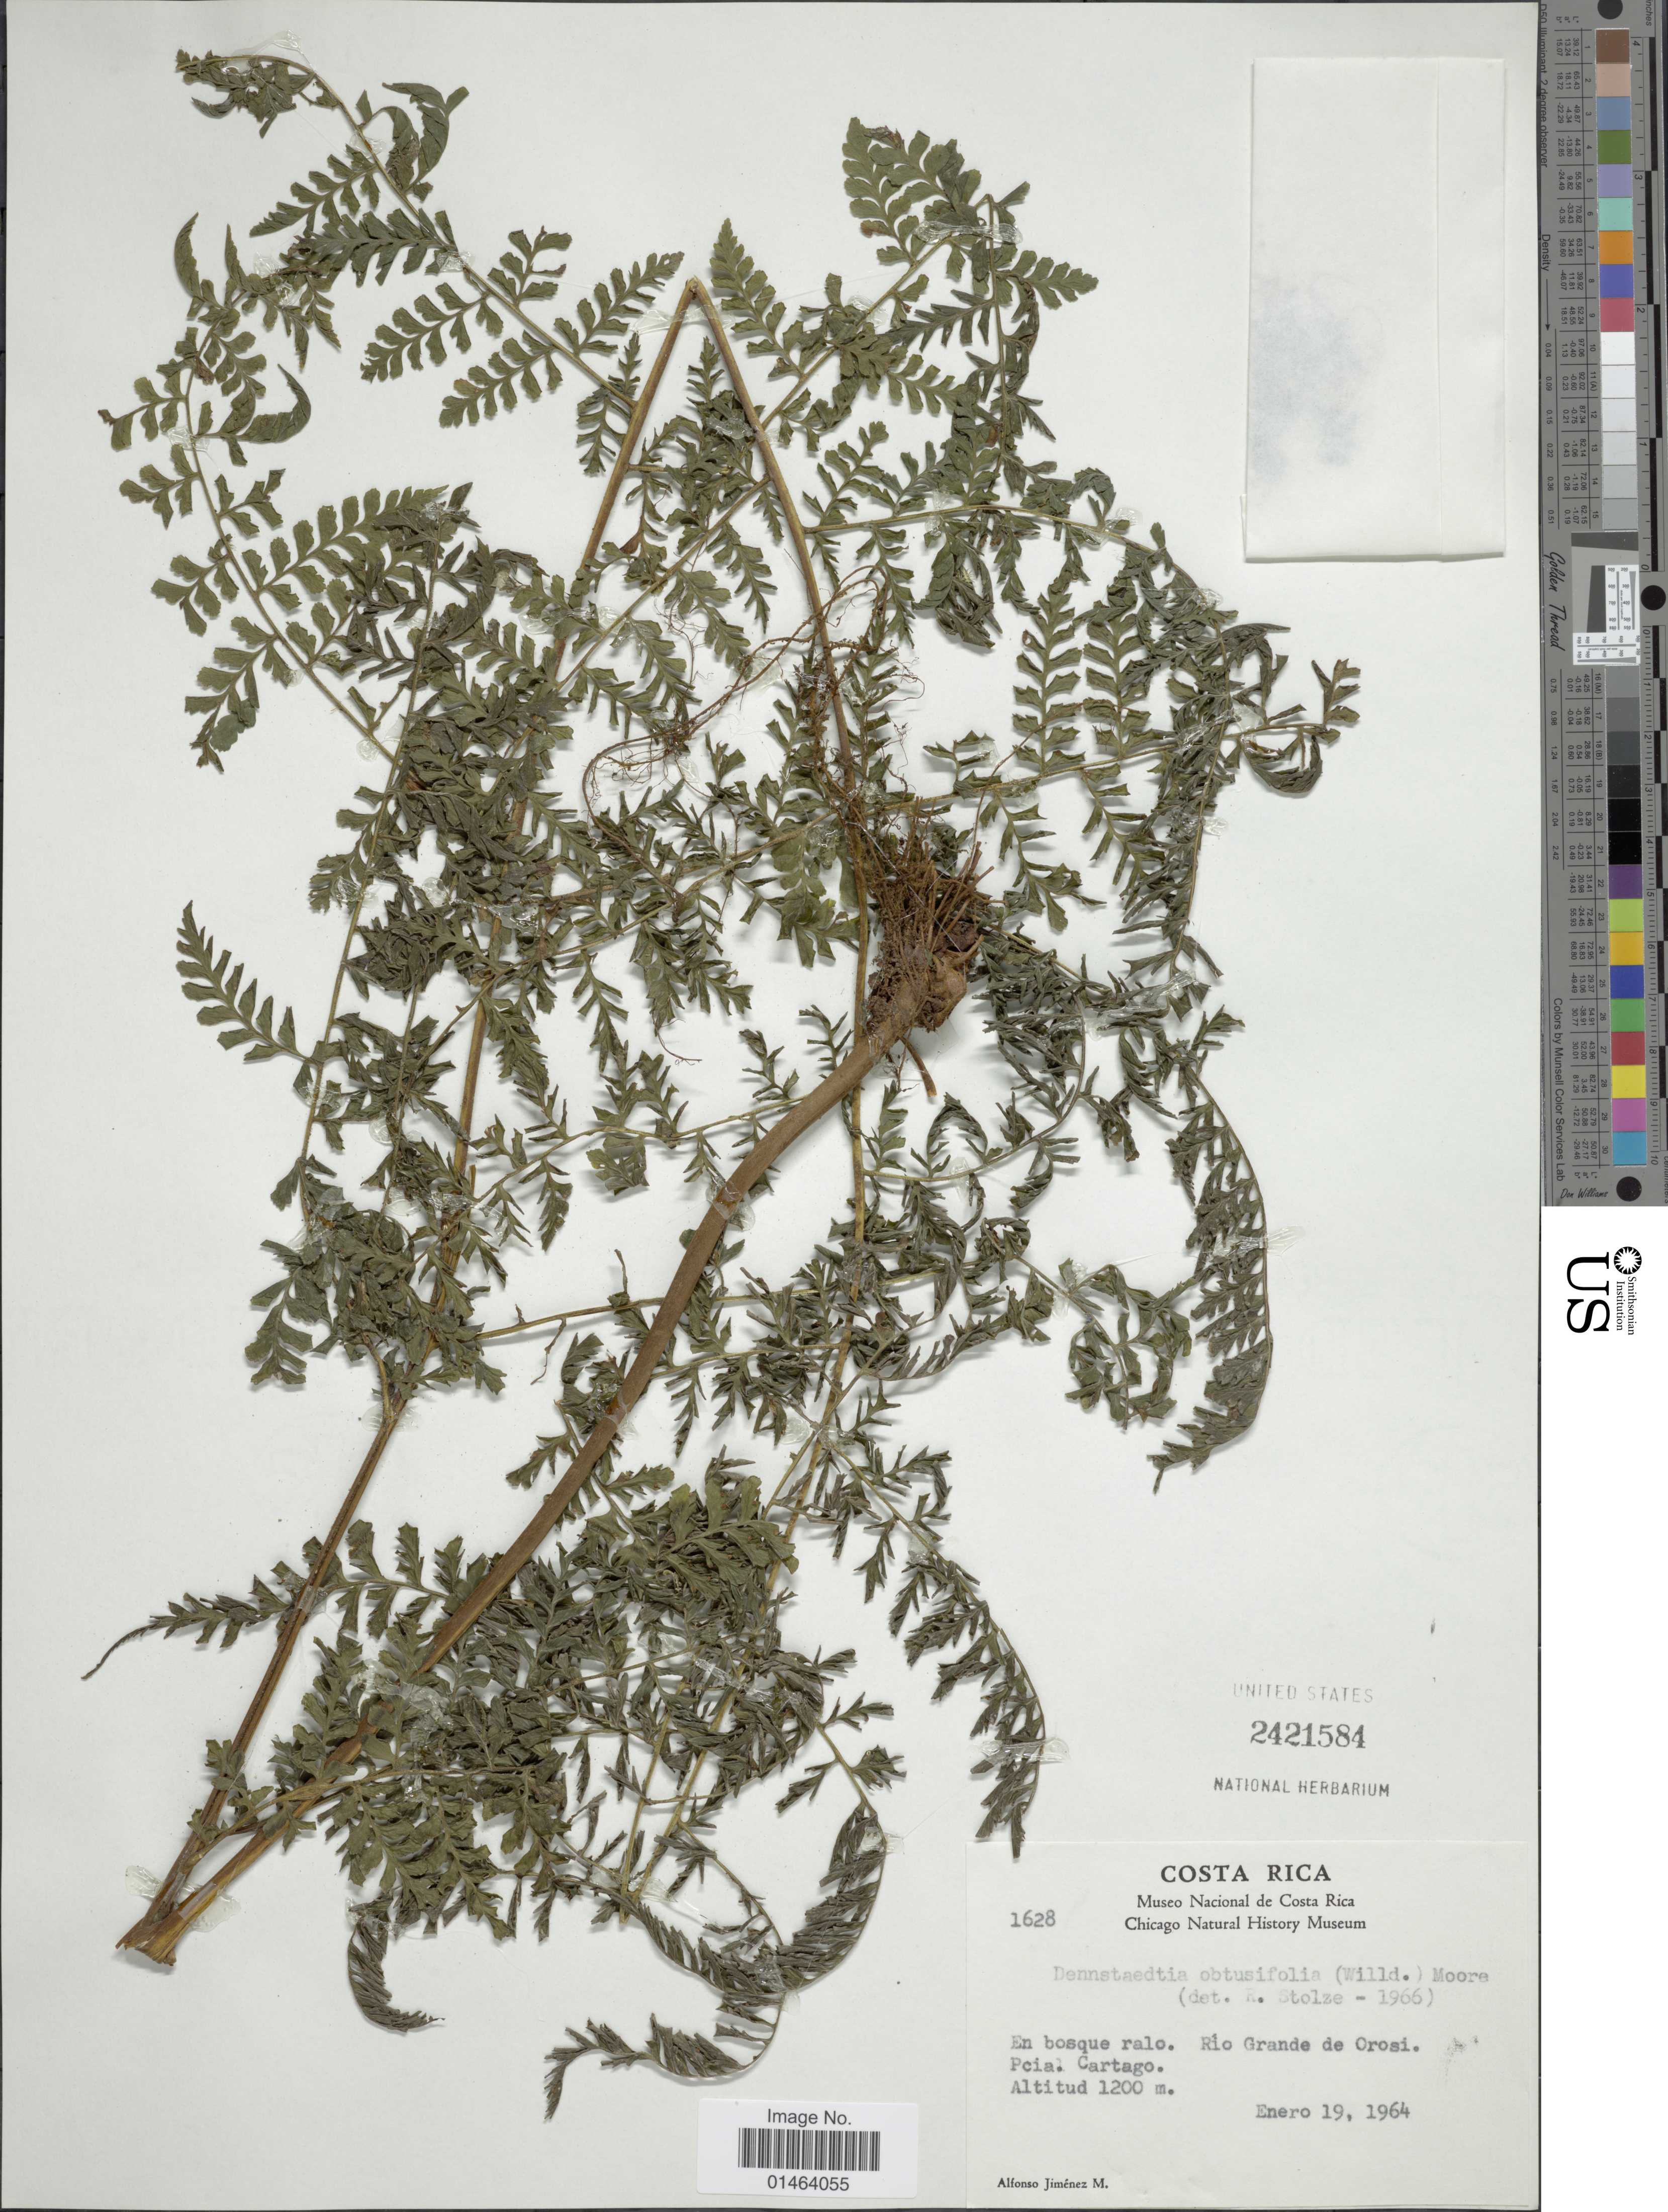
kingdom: Plantae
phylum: Tracheophyta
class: Polypodiopsida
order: Polypodiales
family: Dennstaedtiaceae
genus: Dennstaedtia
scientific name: Dennstaedtia dissecta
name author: (Sw.) T. Moore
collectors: A. Jimenez M.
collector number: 1628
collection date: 1964-01-19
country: Costa Rica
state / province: Cartago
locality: Costa Rica, En Bosque ralo. Rio Grande de Orosi. Pcia.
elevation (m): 1200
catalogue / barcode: US 2421584